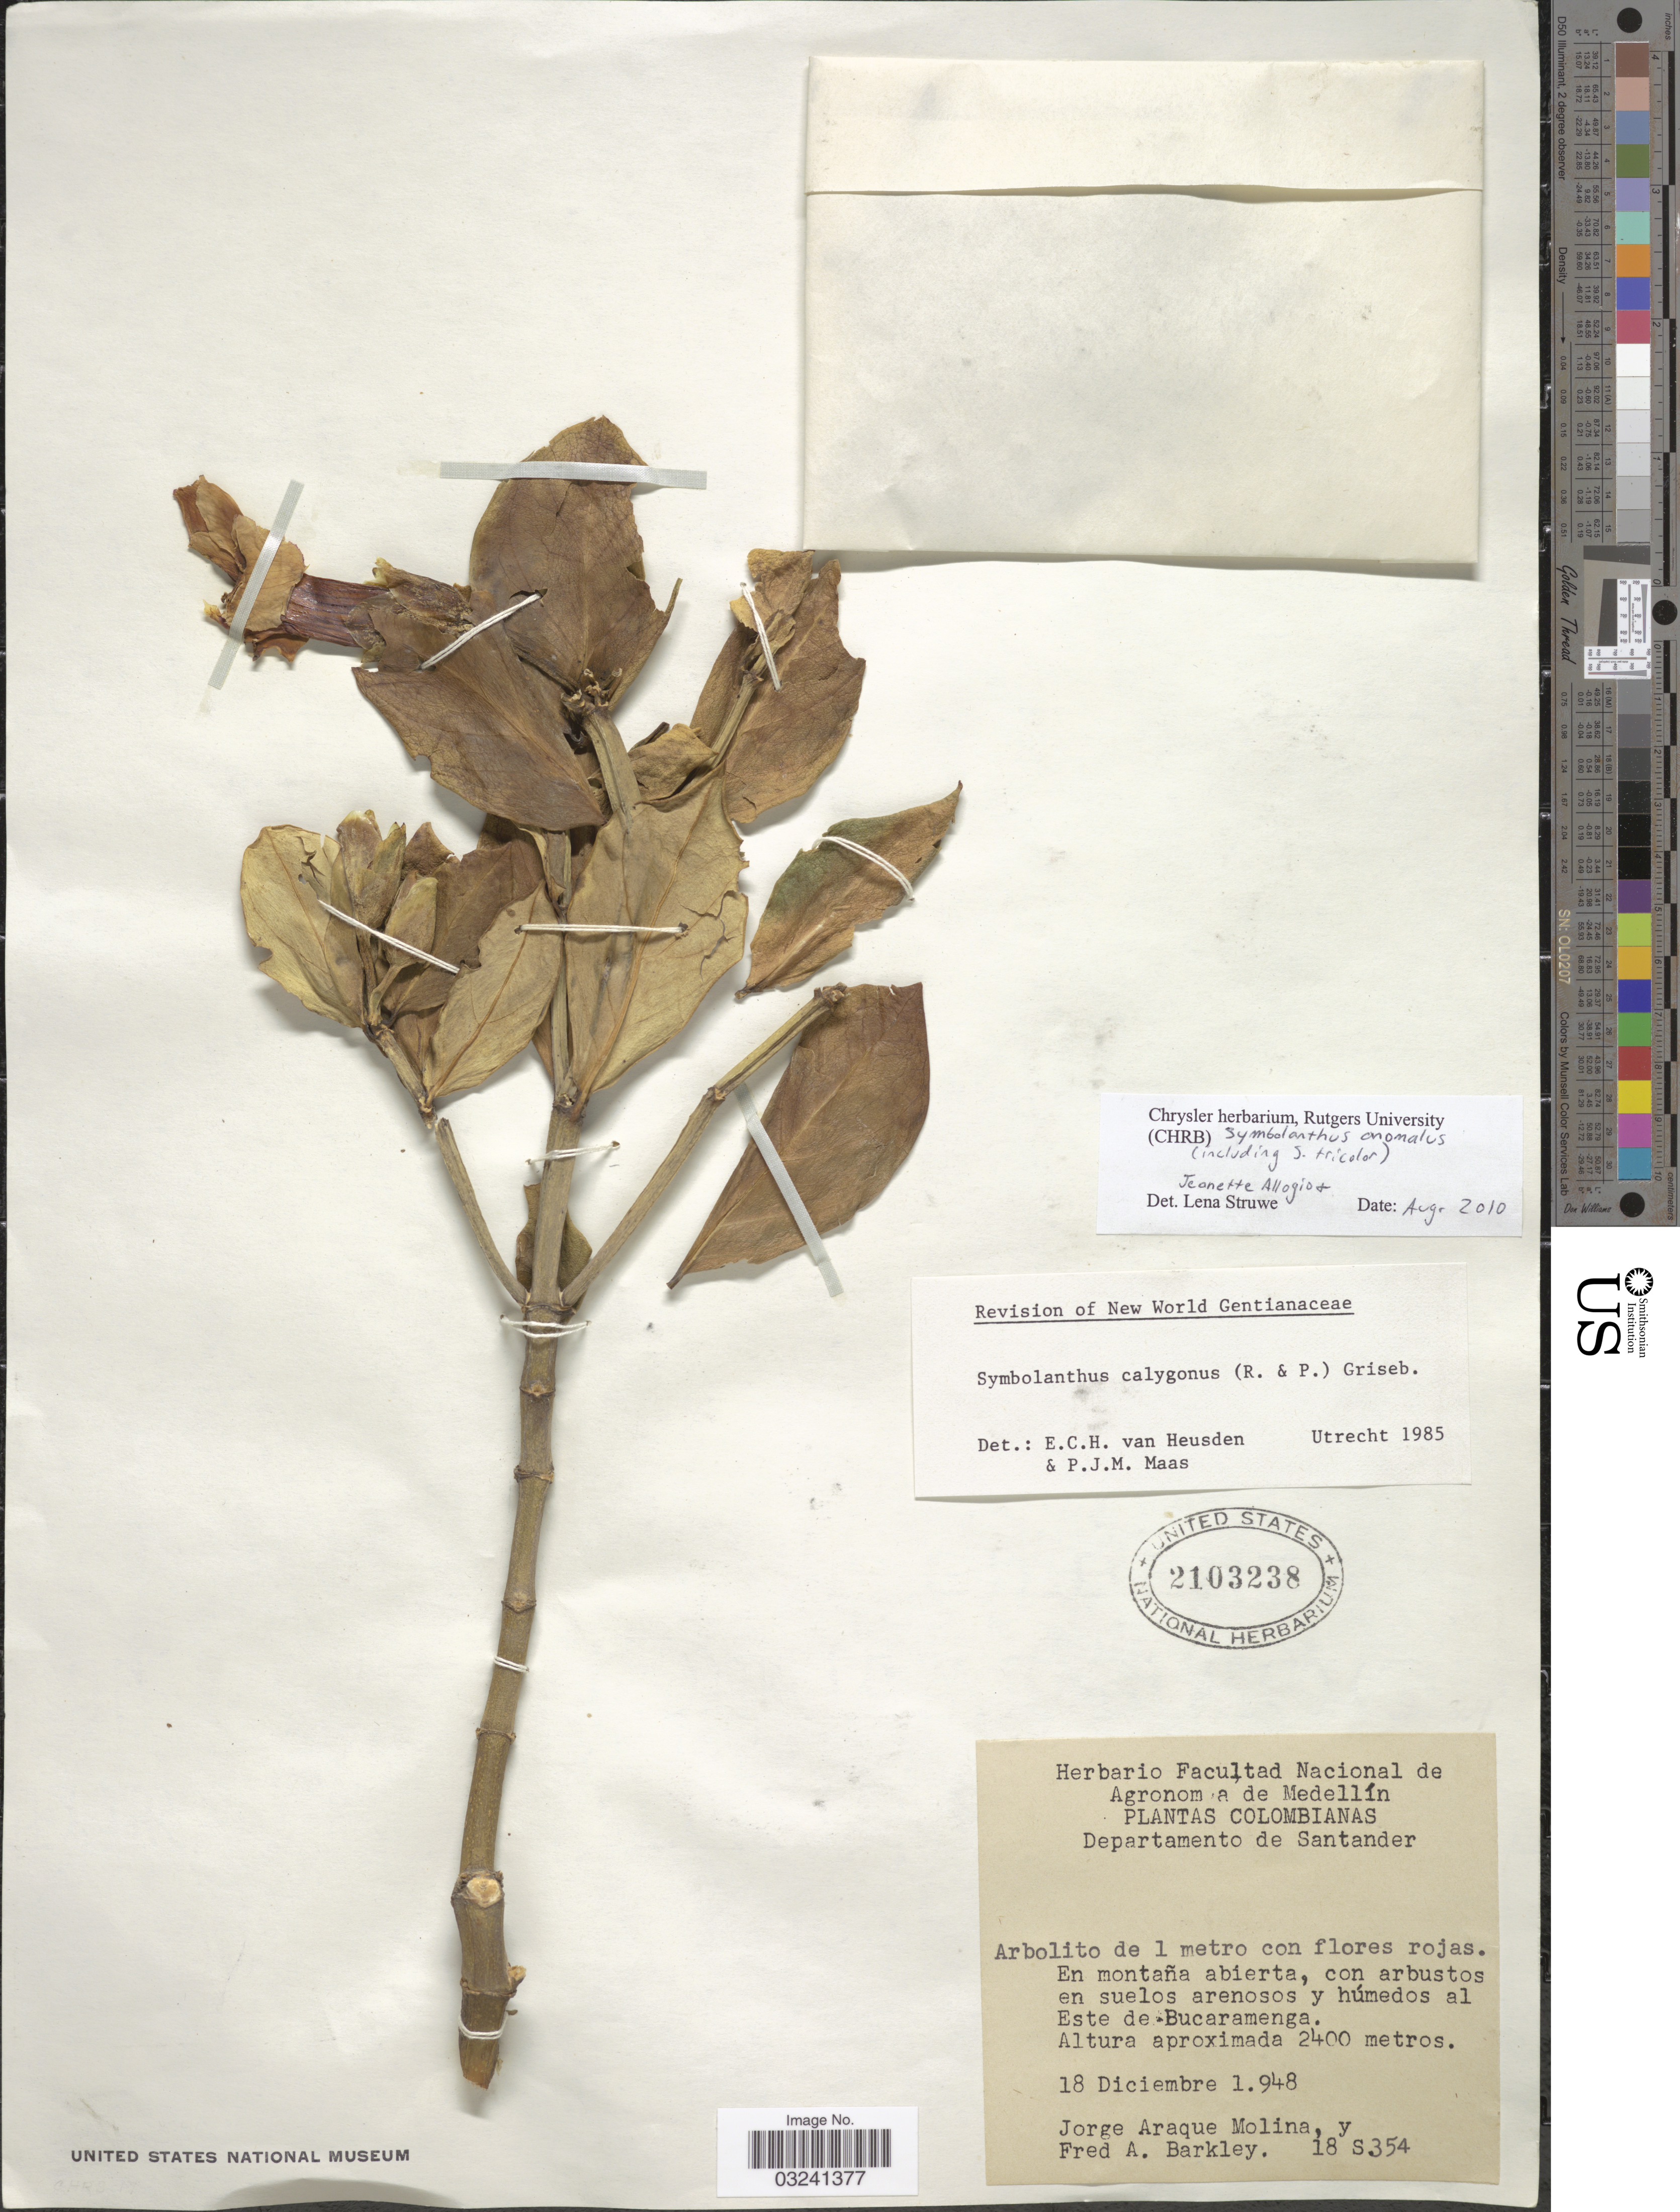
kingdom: Plantae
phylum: Tracheophyta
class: Magnoliopsida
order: Gentianales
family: Gentianaceae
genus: Symbolanthus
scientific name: Symbolanthus anomalus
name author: (Kunth) Gilg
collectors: J. A. Molina & F. A. Barkley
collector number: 18S.354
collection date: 1948-12-18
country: Colombia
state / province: Santander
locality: Departamento de Santander. En montaña abierta, con arbustos en suelos arenosos y húmedos al Este de Bucaramenga.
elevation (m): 2400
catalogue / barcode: US 2103238